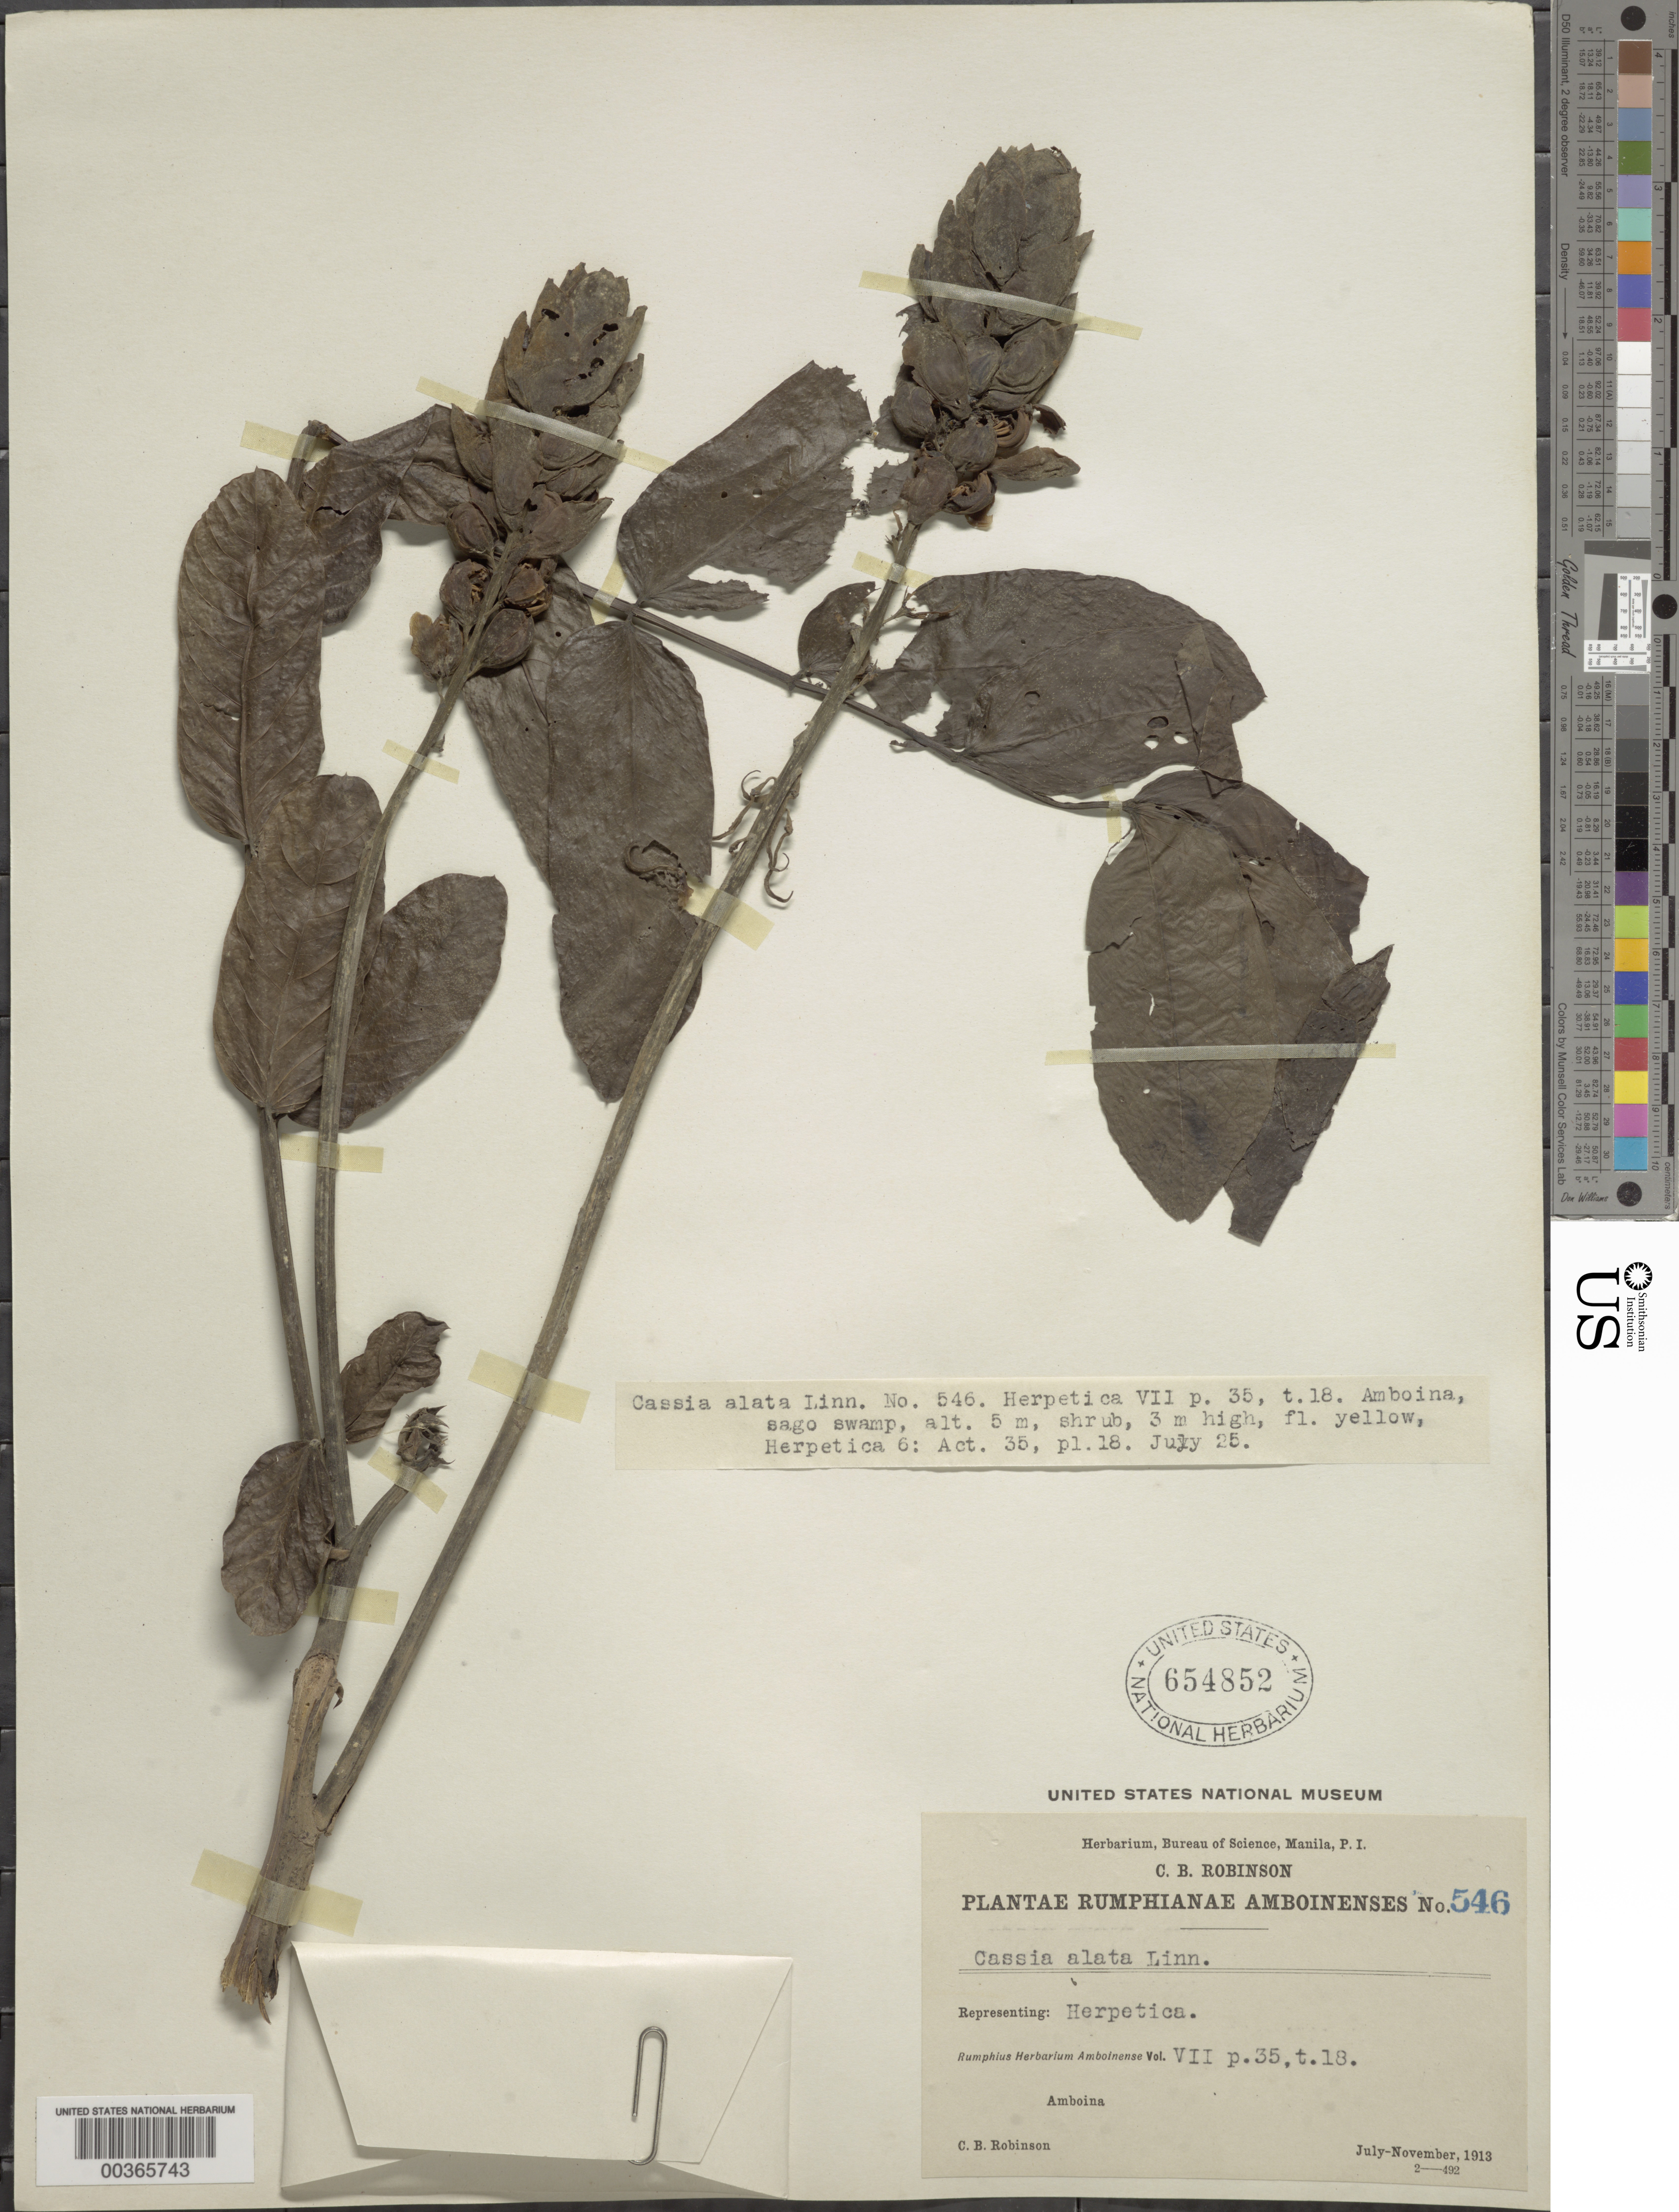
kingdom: Plantae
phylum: Tracheophyta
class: Magnoliopsida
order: Fabales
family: Fabaceae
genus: Senna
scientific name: Senna alata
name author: (L.) Roxb.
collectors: C. Robinson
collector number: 546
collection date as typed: Jul 1913 to -- Nov 1913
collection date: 1913-07/1913-11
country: Indonesia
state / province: Maluku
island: Amboina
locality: Amboina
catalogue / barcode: US 654852